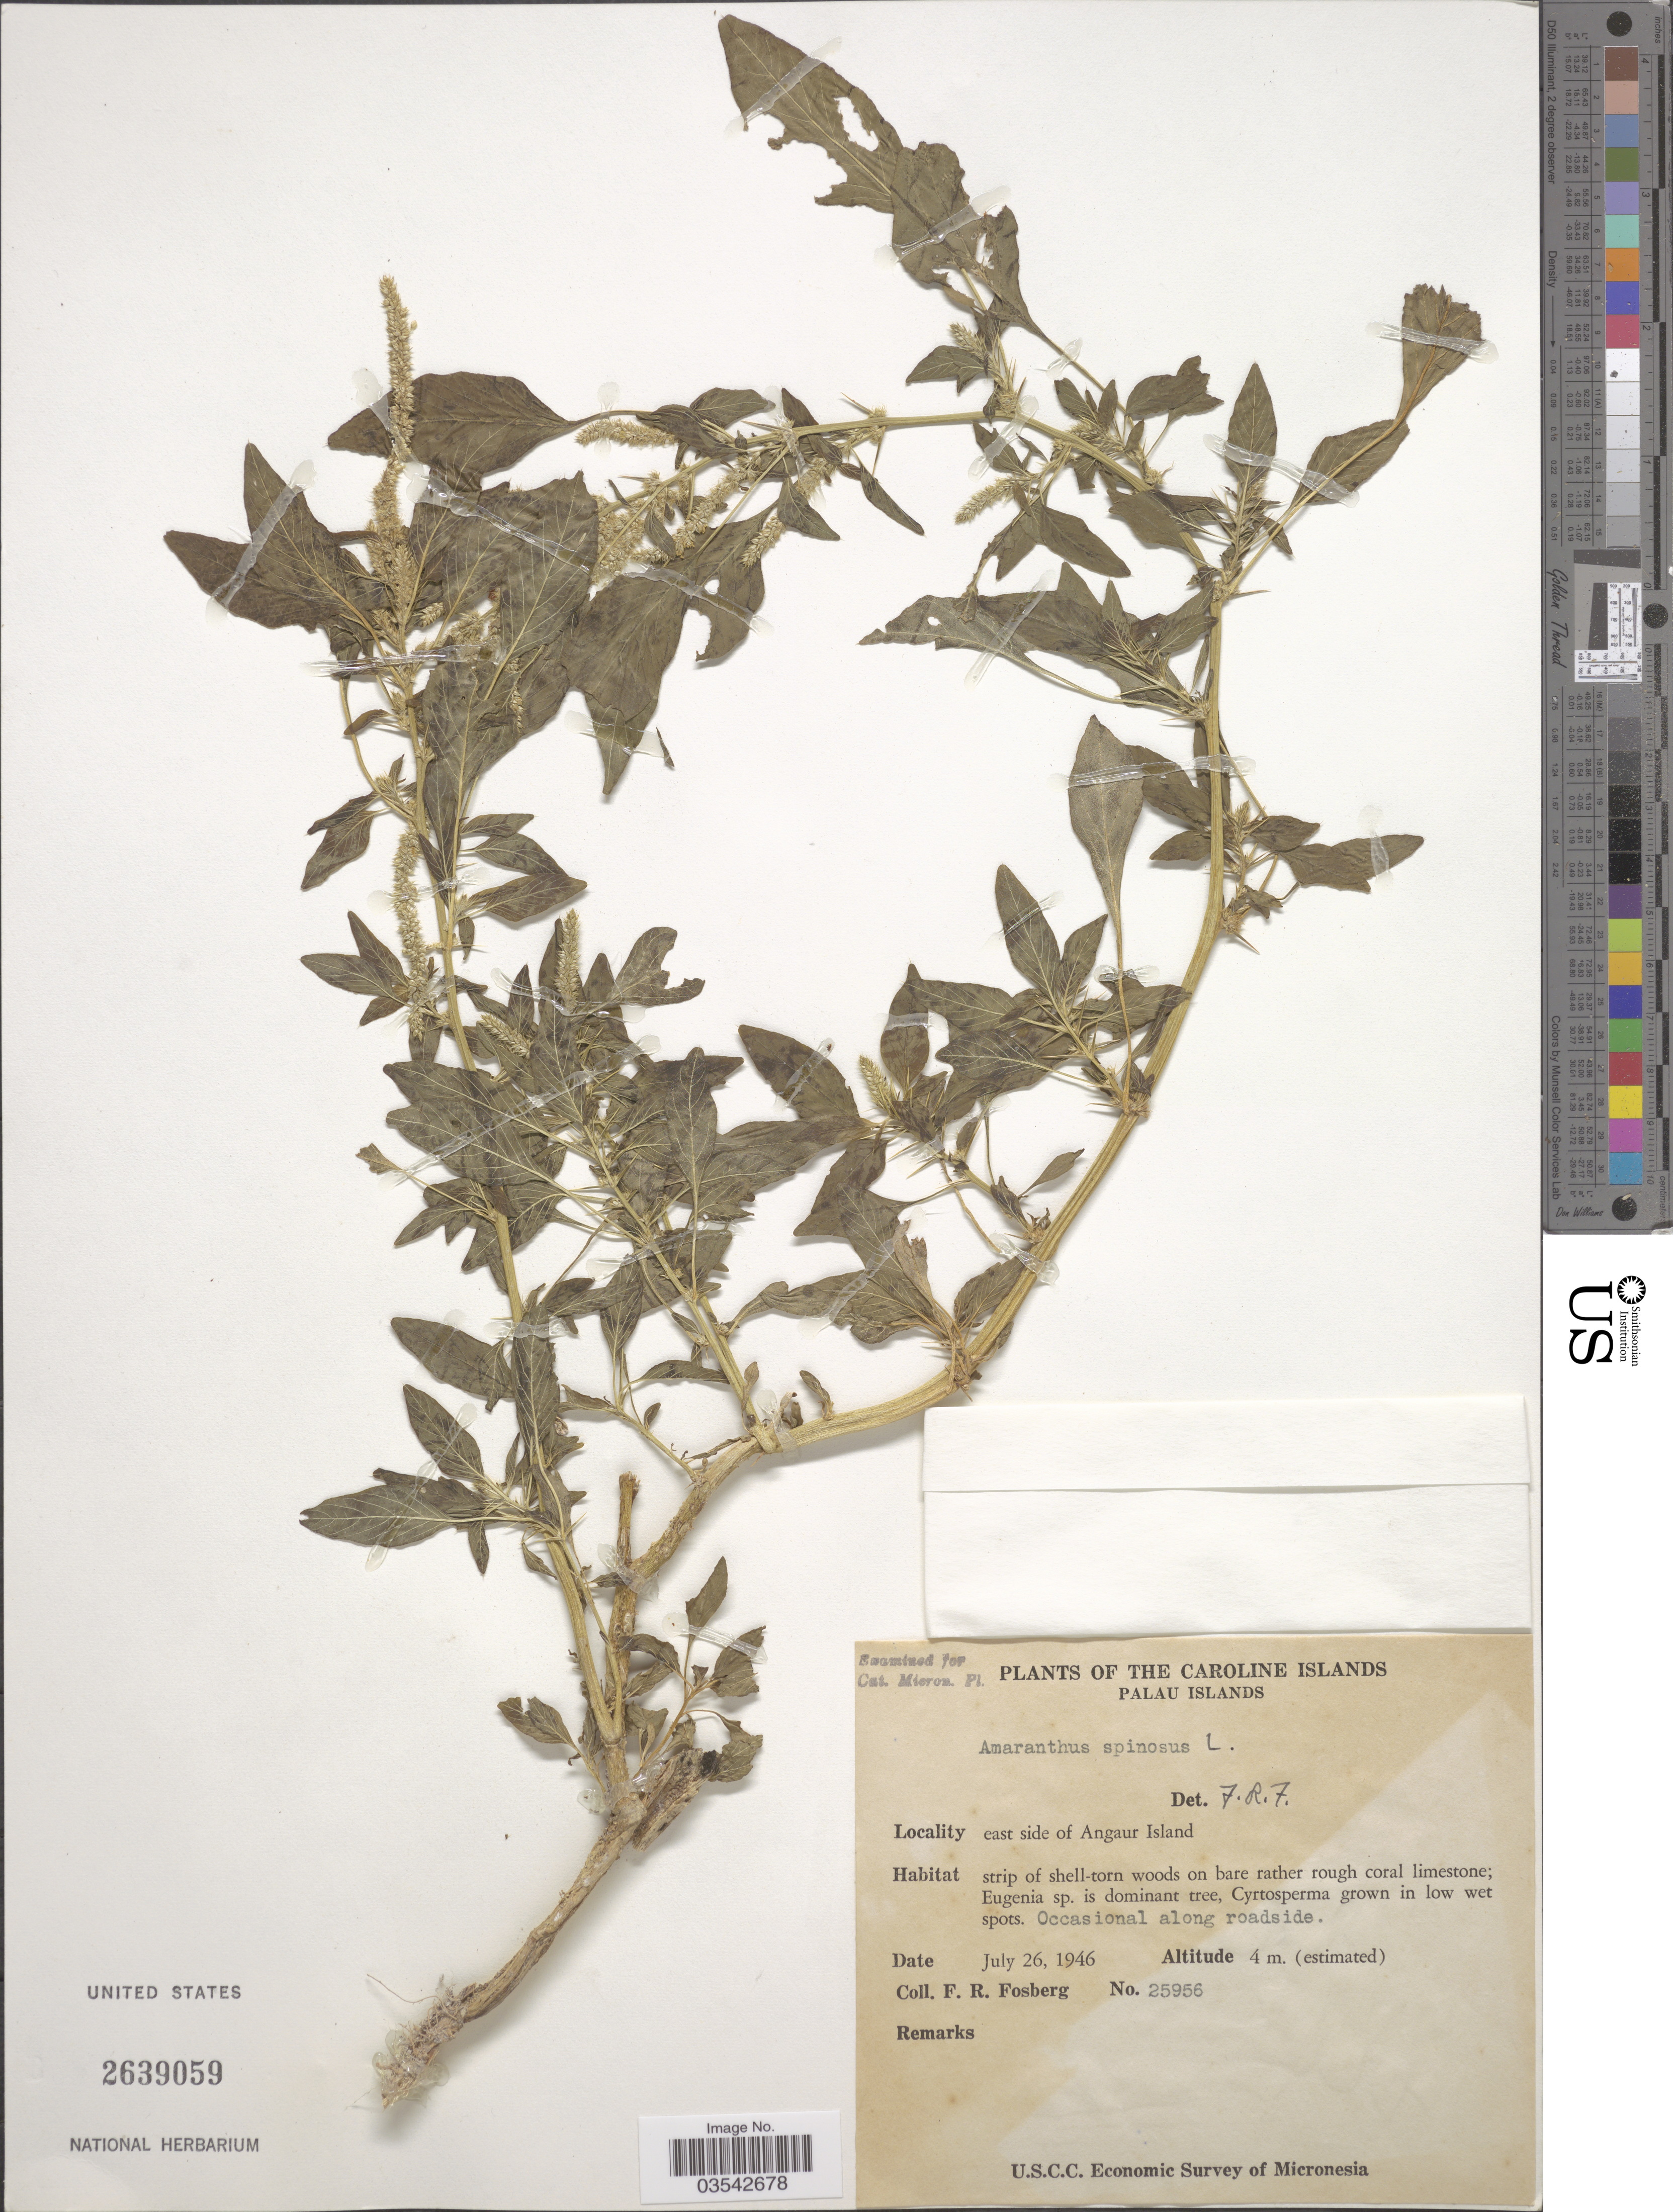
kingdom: Plantae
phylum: Tracheophyta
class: Magnoliopsida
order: Caryophyllales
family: Amaranthaceae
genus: Amaranthus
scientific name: Amaranthus spinosus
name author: L.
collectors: F. R. Fosberg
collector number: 25956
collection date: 1946-07-26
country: Palau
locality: The Caroline Islands. Palau Islands. East side of Angaur Island.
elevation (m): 4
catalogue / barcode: US 2639059